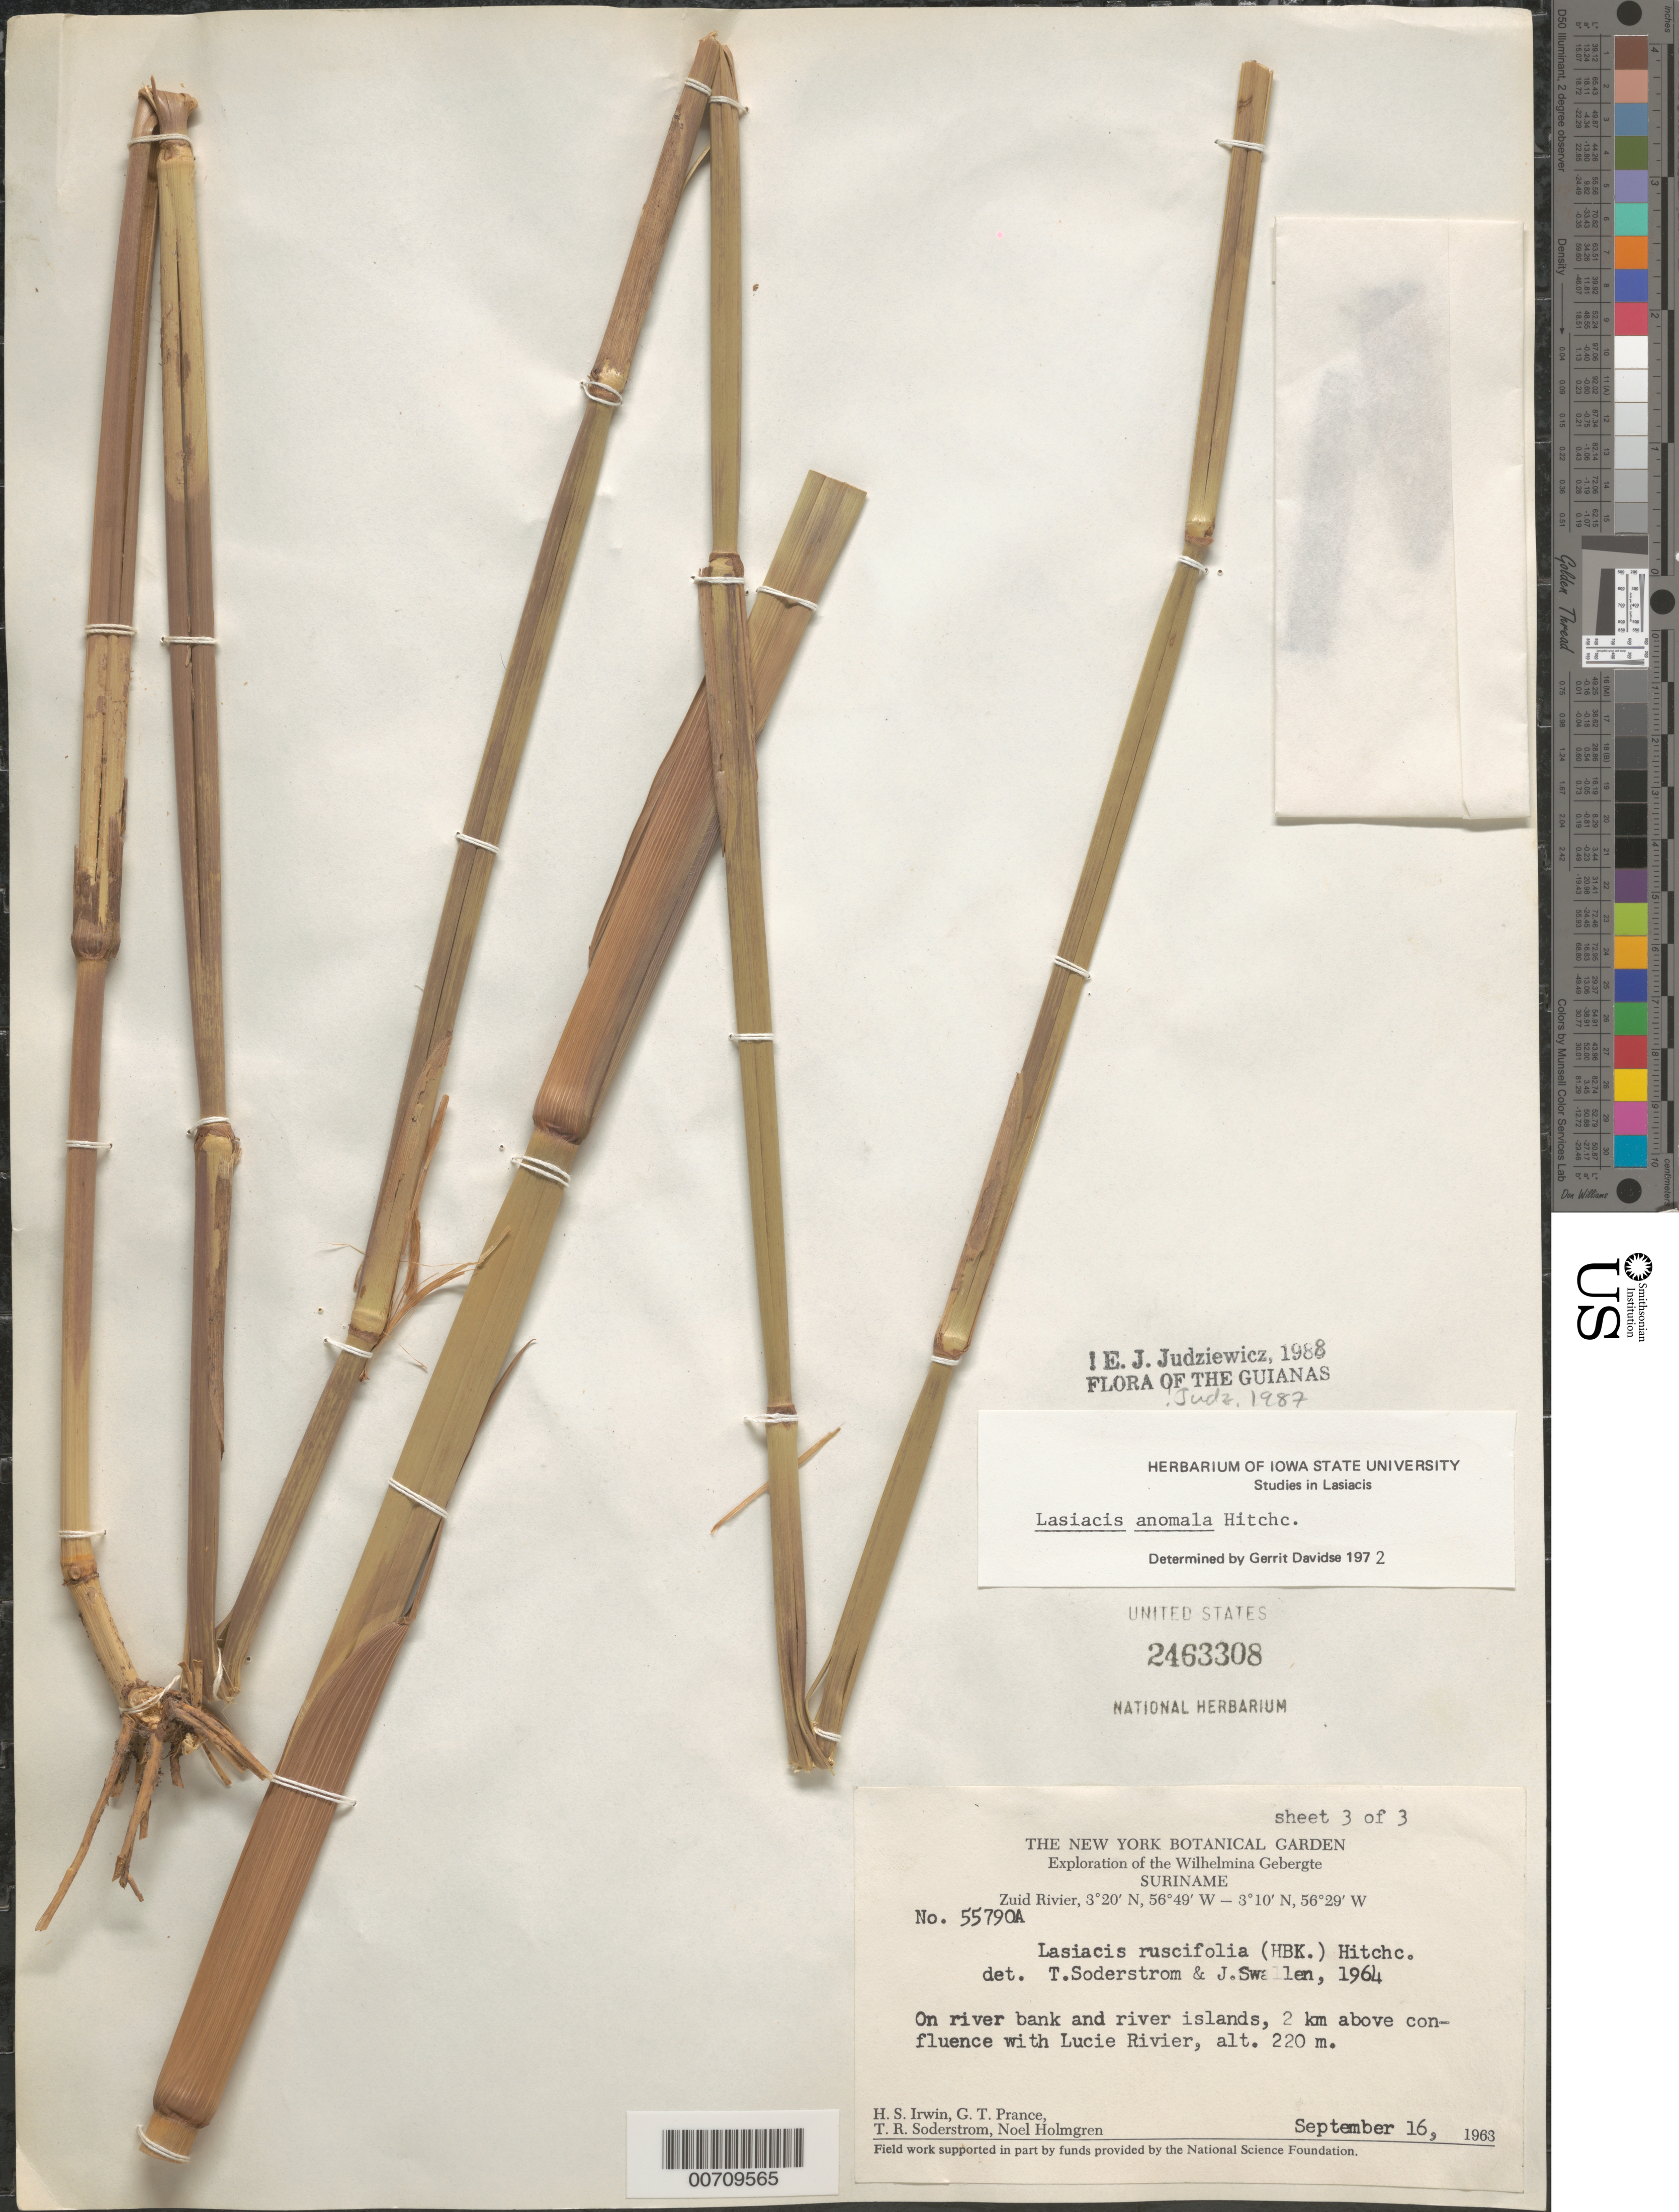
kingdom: Plantae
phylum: Tracheophyta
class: Liliopsida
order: Poales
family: Poaceae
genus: Lasiacis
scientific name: Lasiacis anomala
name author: Hitchc.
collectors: H. Irwin, G. T. Prance, T. R. Soderstrom & N. H. Holmgren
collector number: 55790A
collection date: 1963-09-16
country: Suriname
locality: Exploration of the Wilhelmina Gebergte. On river bank and river islands, 2 km above confluence with Lucie Rivier.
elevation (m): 220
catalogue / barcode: US 2463308